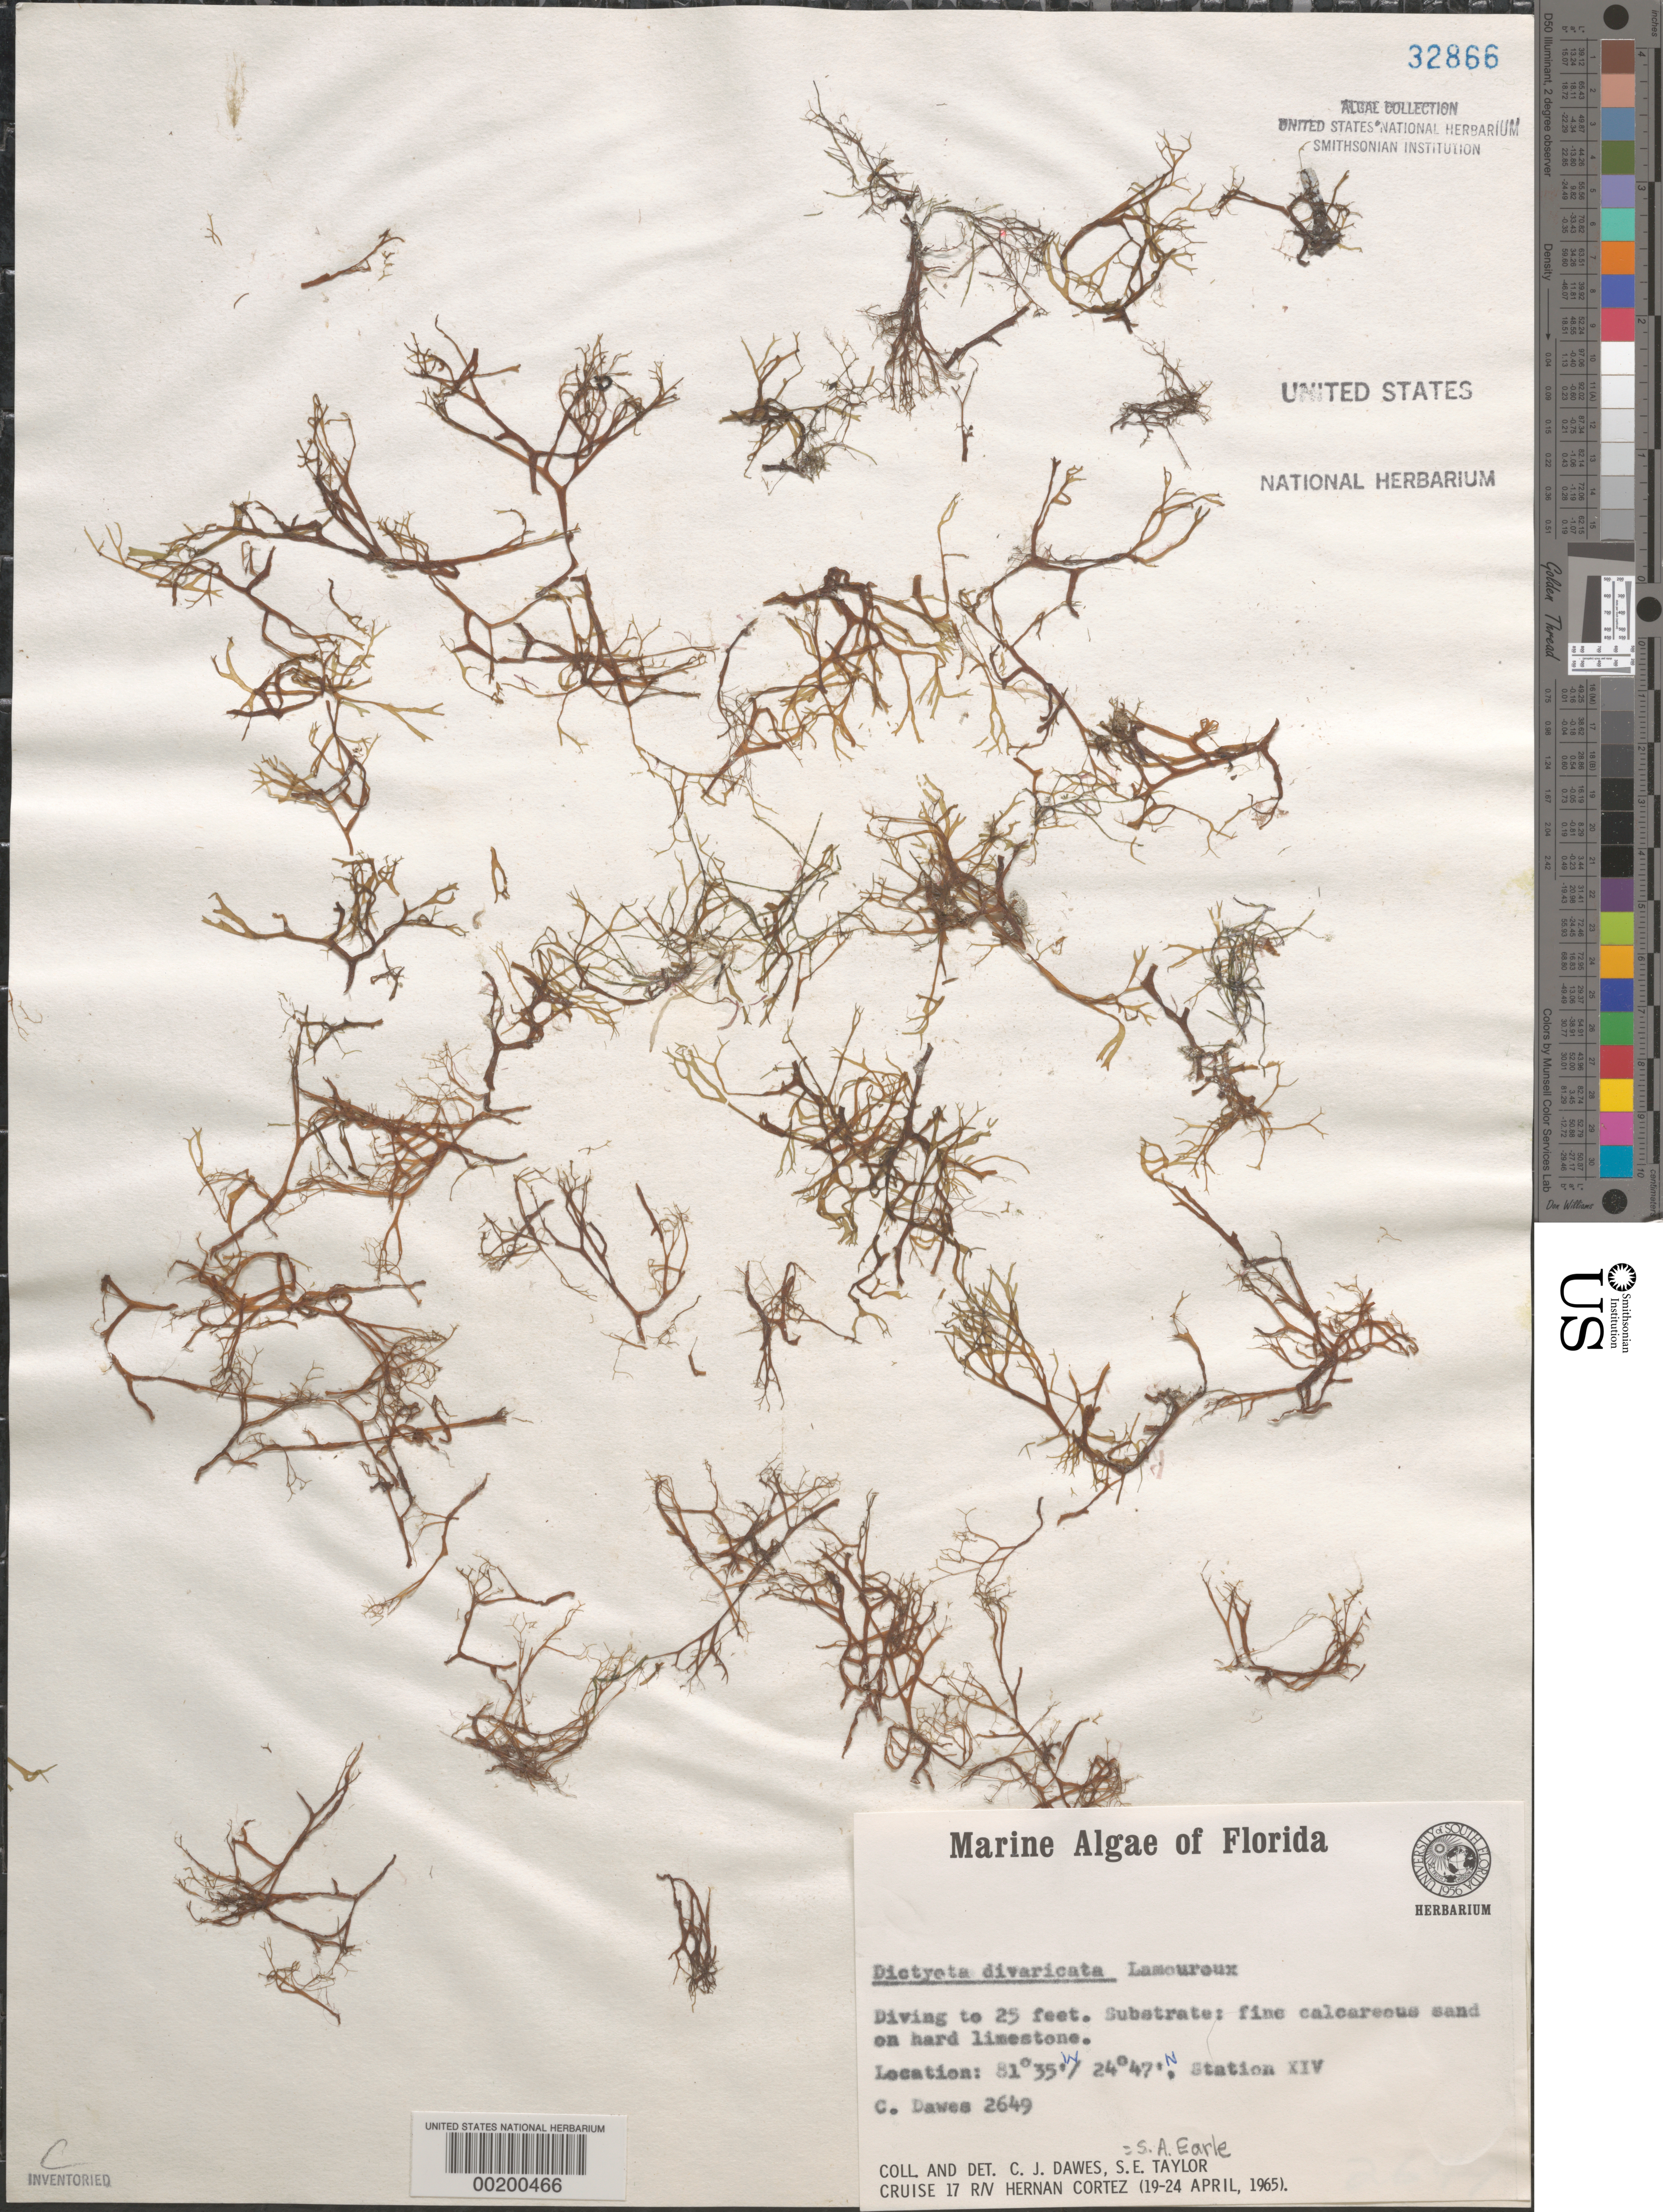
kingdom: Chromista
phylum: Ochrophyta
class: Phaeophyceae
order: Dictyotales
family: Dictyotaceae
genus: Dictyota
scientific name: Dictyota divaricata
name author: J.V.Lamouroux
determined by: Dawes, C. J.; Earle, S. A.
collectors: C. Dawes & S. A. Earle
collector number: Cjd 2649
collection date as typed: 19 Apr 1965 to 24 Apr 1965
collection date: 1965-04-19/1965-04-24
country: United States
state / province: Florida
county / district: Monroe County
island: Florida Keys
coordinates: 24 47' N, 81 35' W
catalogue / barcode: US 32866